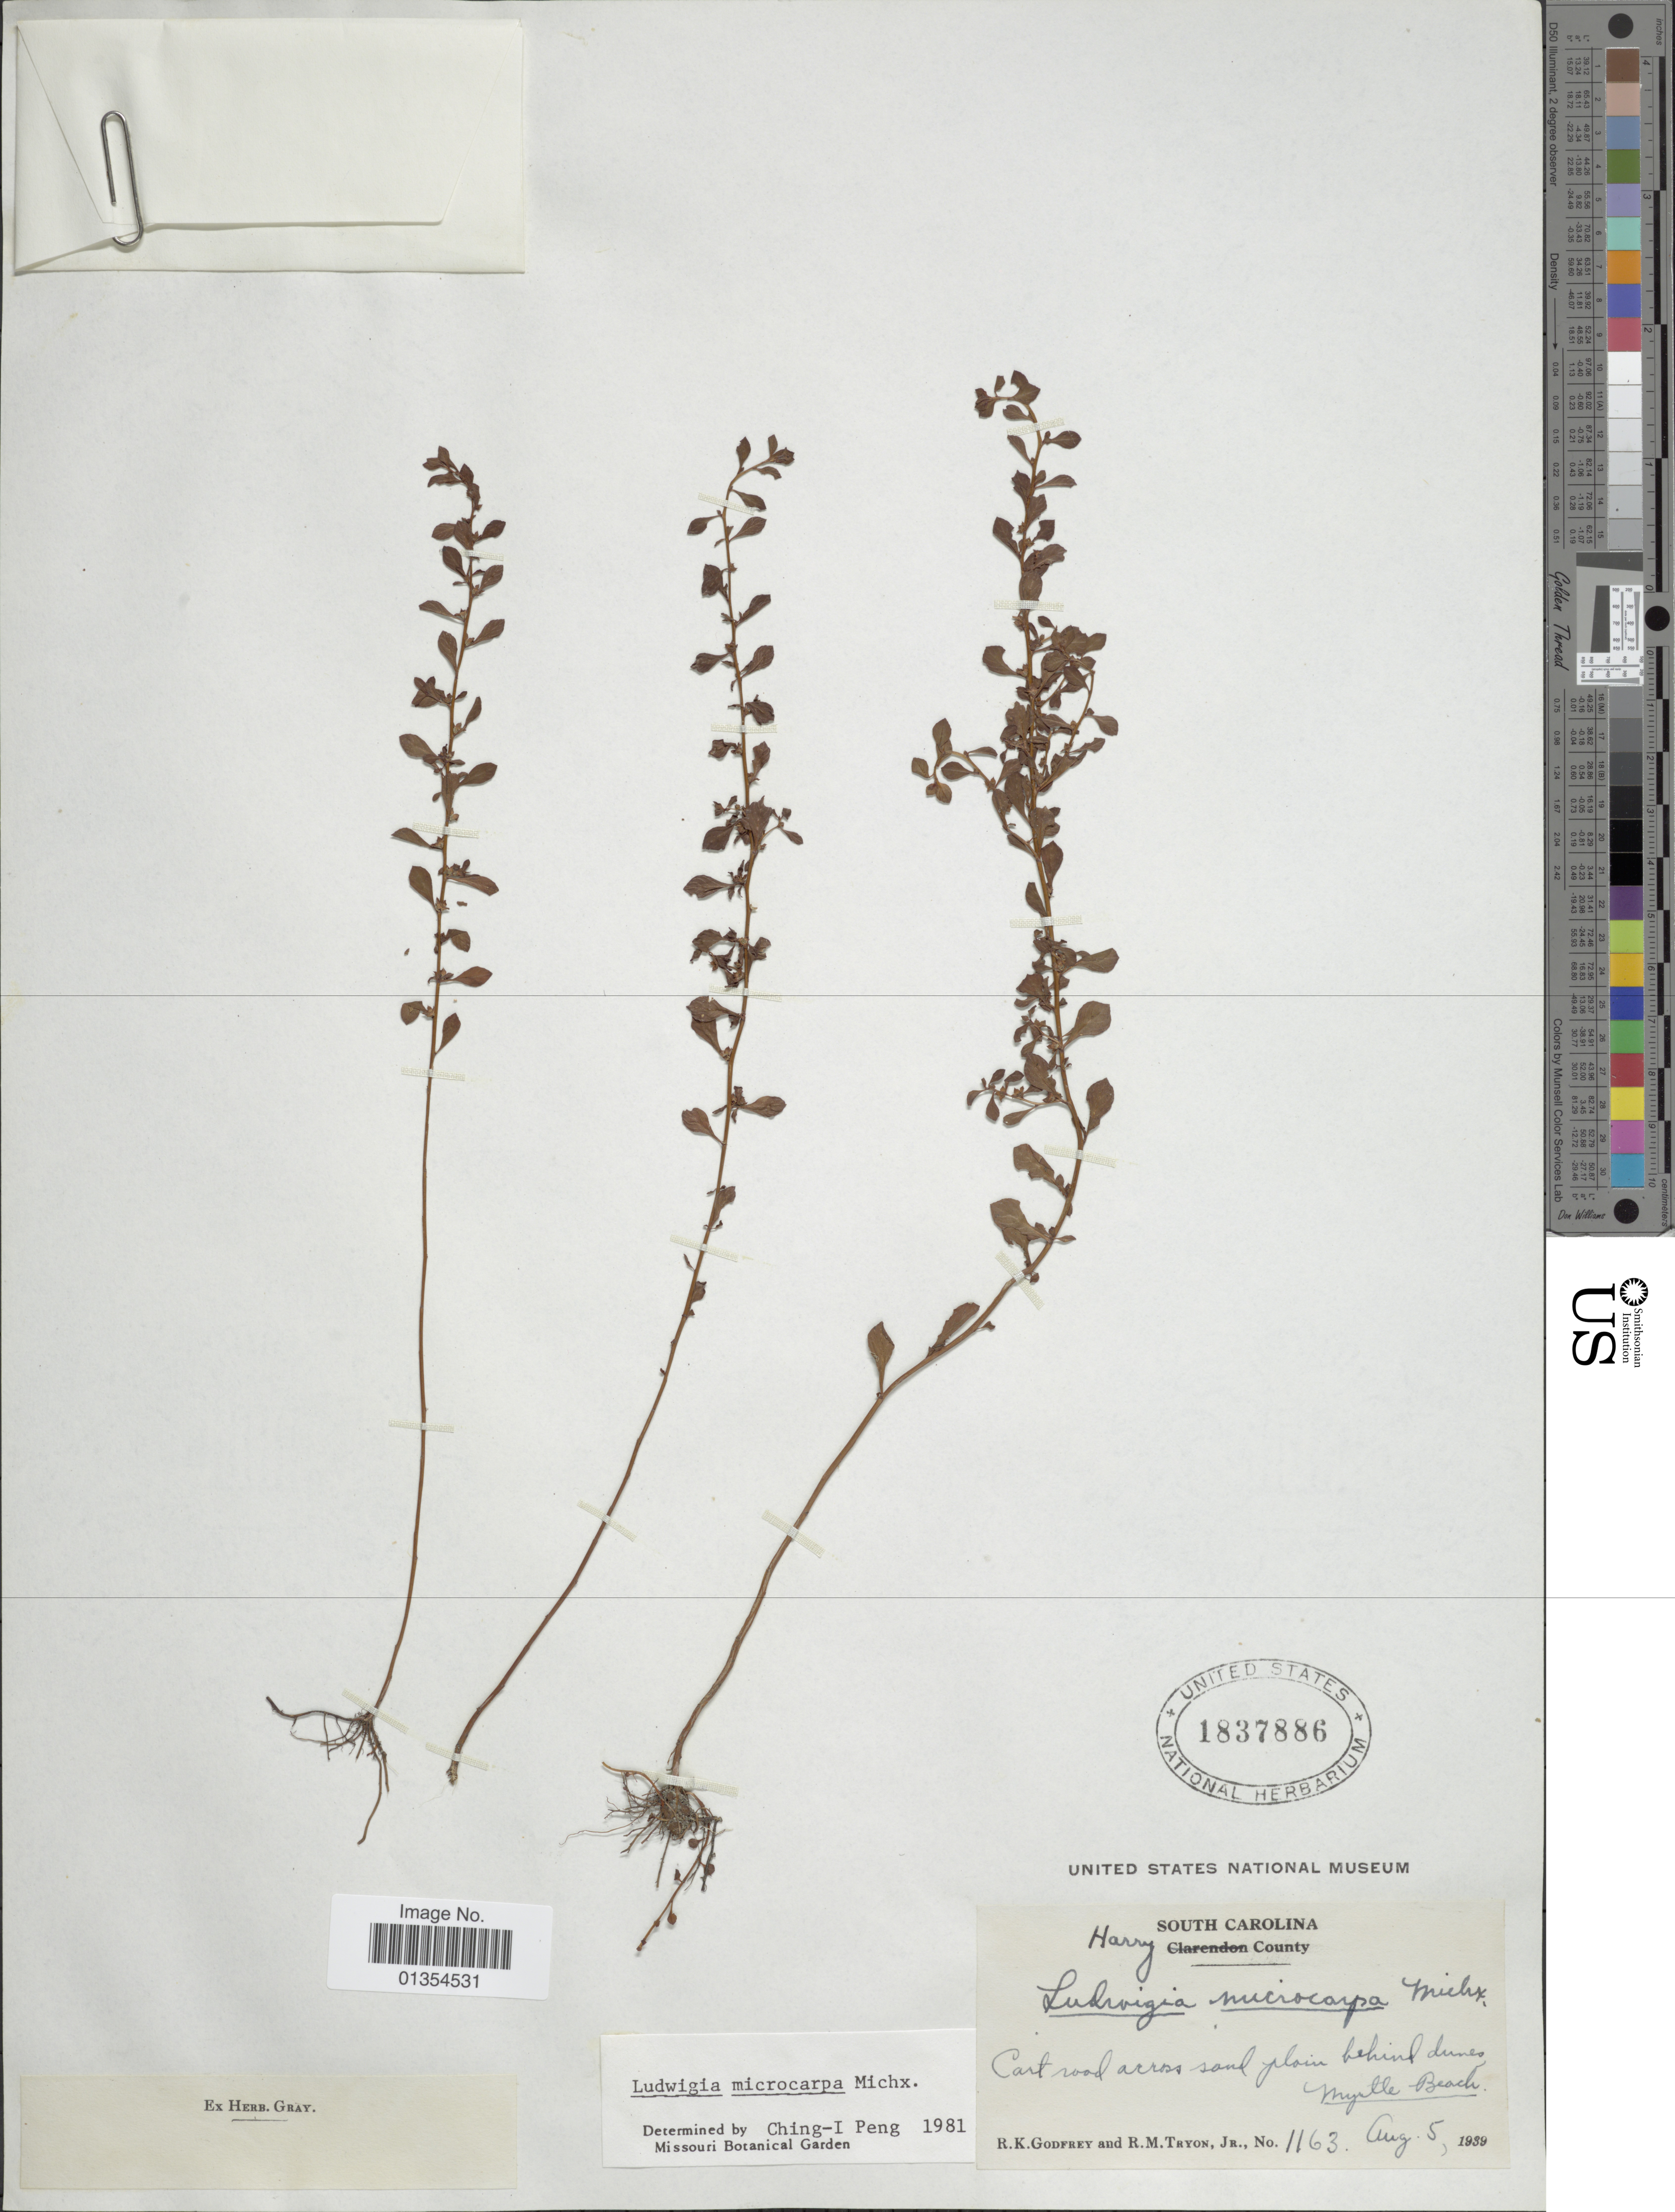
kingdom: Plantae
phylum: Tracheophyta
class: Magnoliopsida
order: Myrtales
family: Onagraceae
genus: Ludwigia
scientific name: Ludwigia microcarpa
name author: Michx.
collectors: R. K. Godfrey & R. M. Tryon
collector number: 1163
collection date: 1939-08-05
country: United States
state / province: South Carolina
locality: Harry County, Myrtle Beach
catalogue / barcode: US 1837886